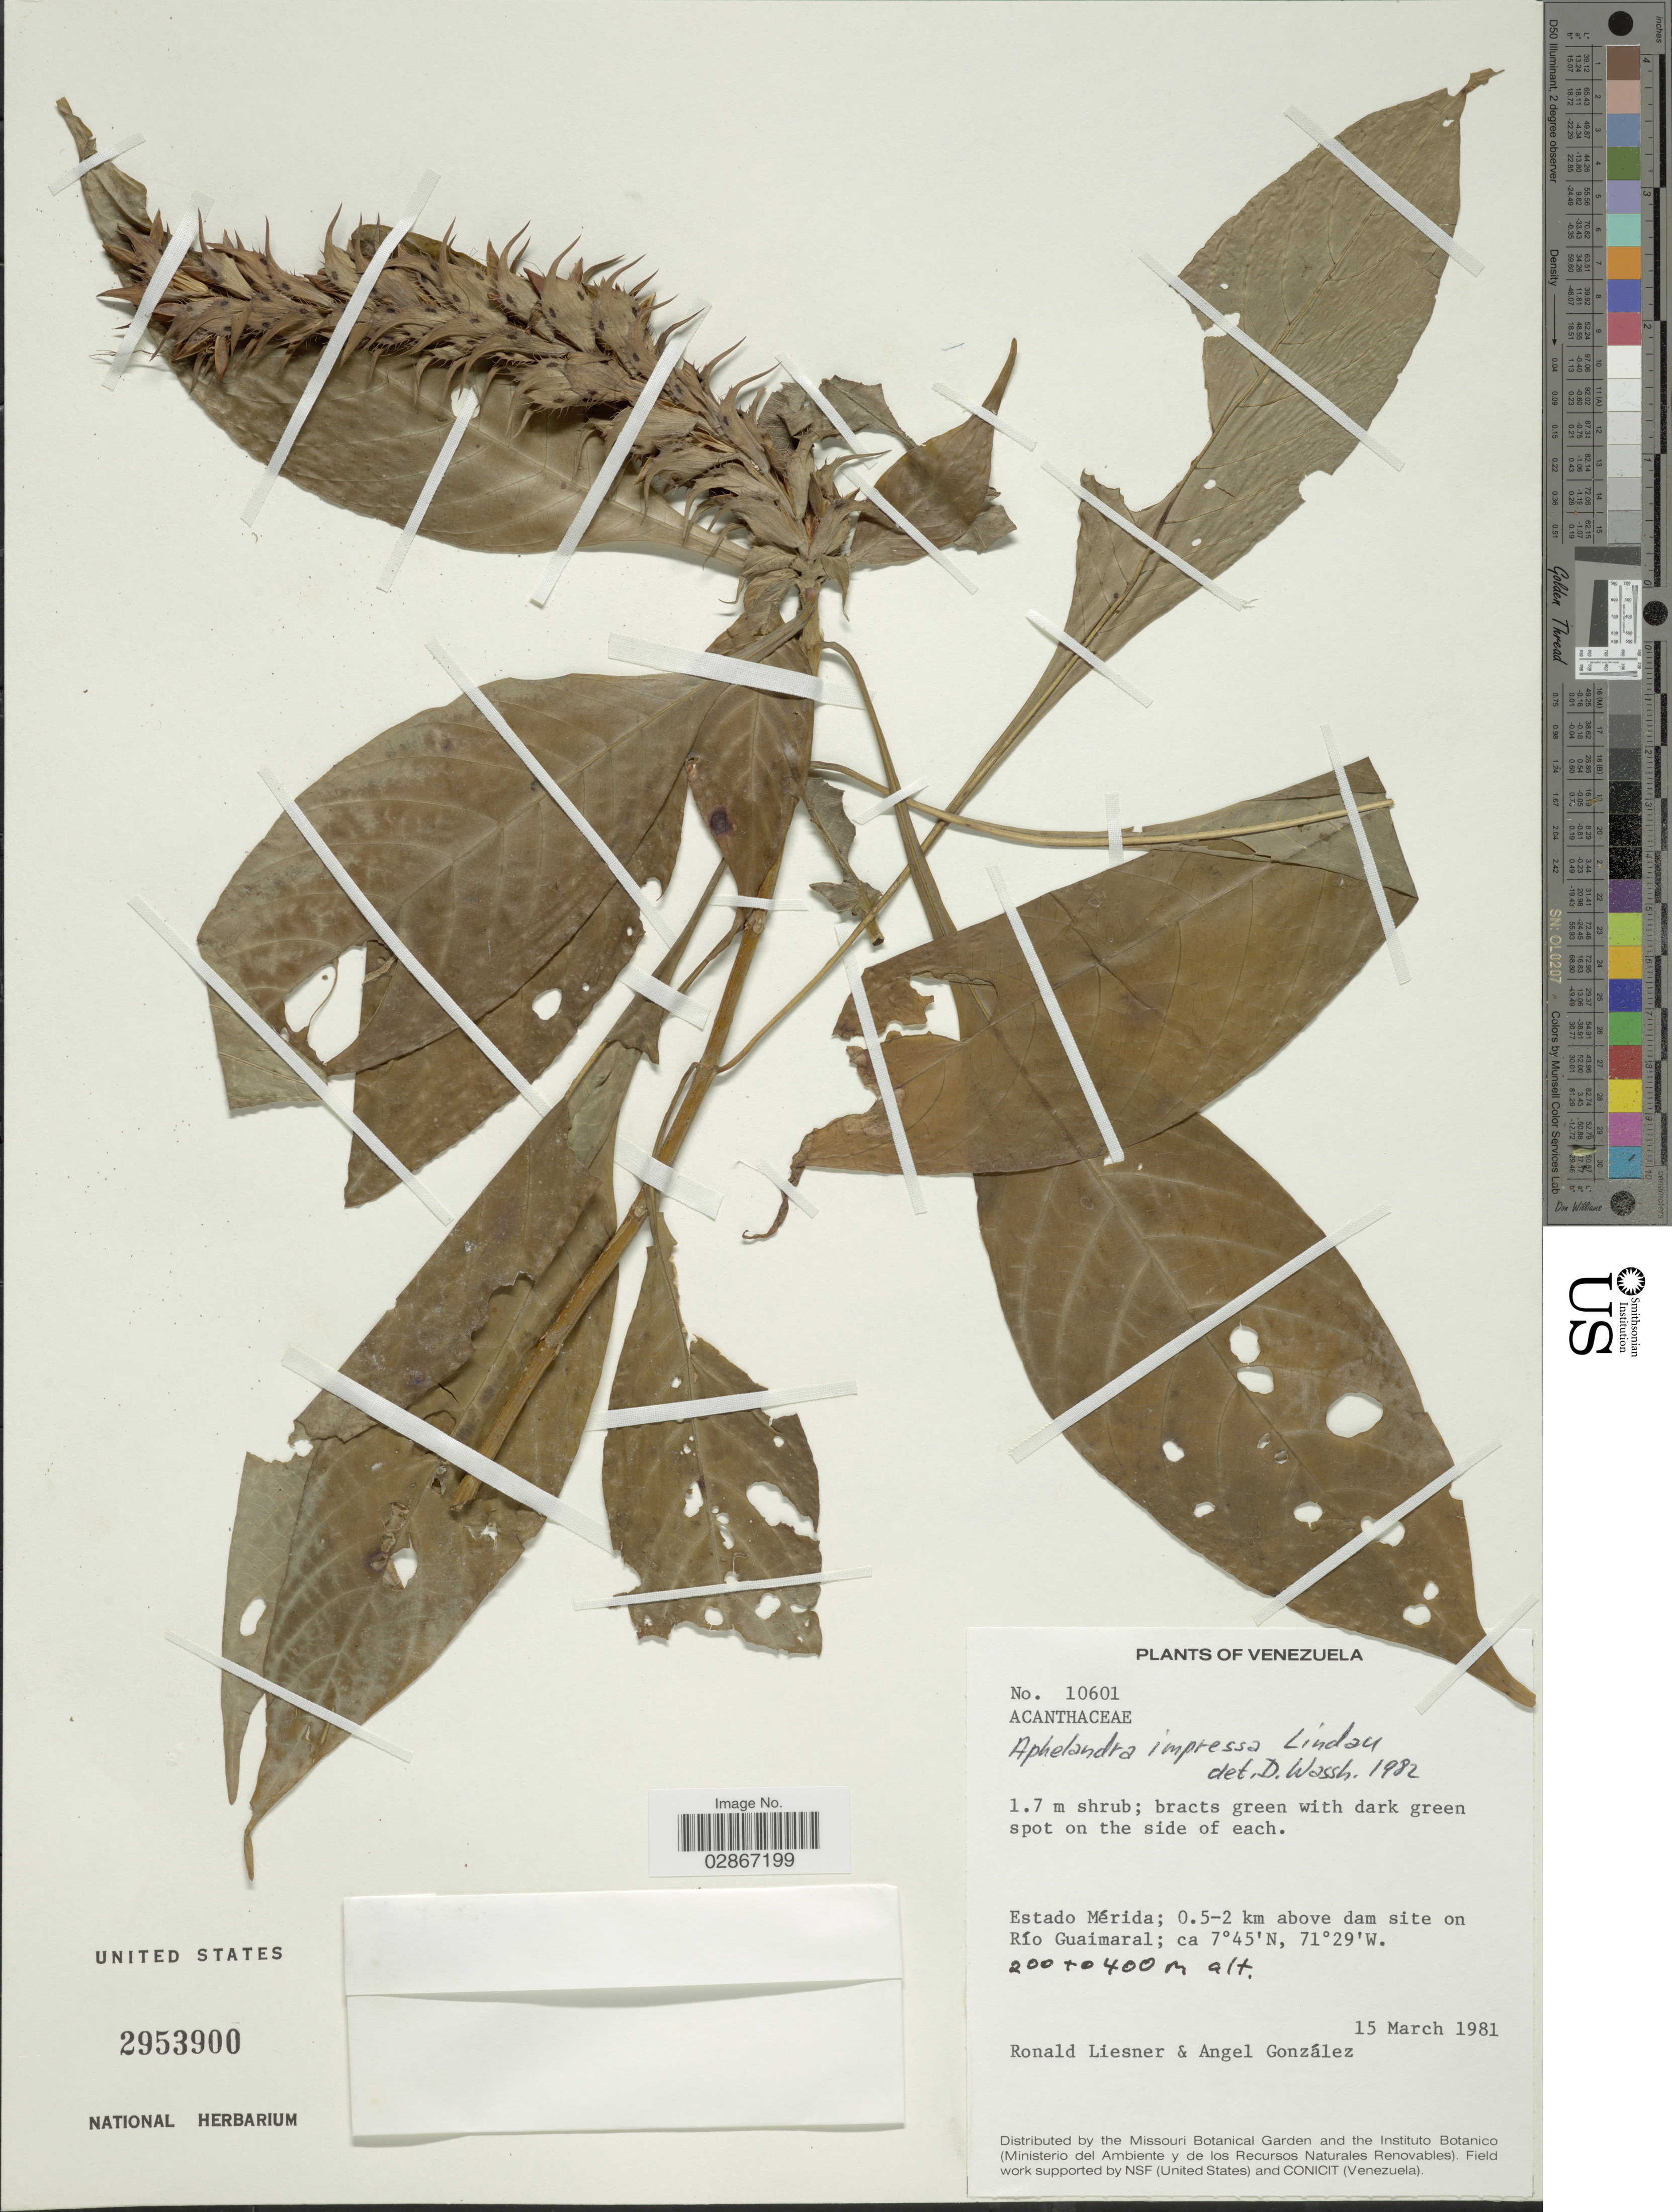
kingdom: Plantae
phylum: Tracheophyta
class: Magnoliopsida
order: Lamiales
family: Acanthaceae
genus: Aphelandra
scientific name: Aphelandra impressa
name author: Lindau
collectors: R. L. Liesner & A. C. González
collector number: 10601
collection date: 1981-03-15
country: Venezuela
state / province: Mérida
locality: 0.5-2 km above dam site on Río Guaimaral.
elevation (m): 200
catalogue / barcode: US 2953900